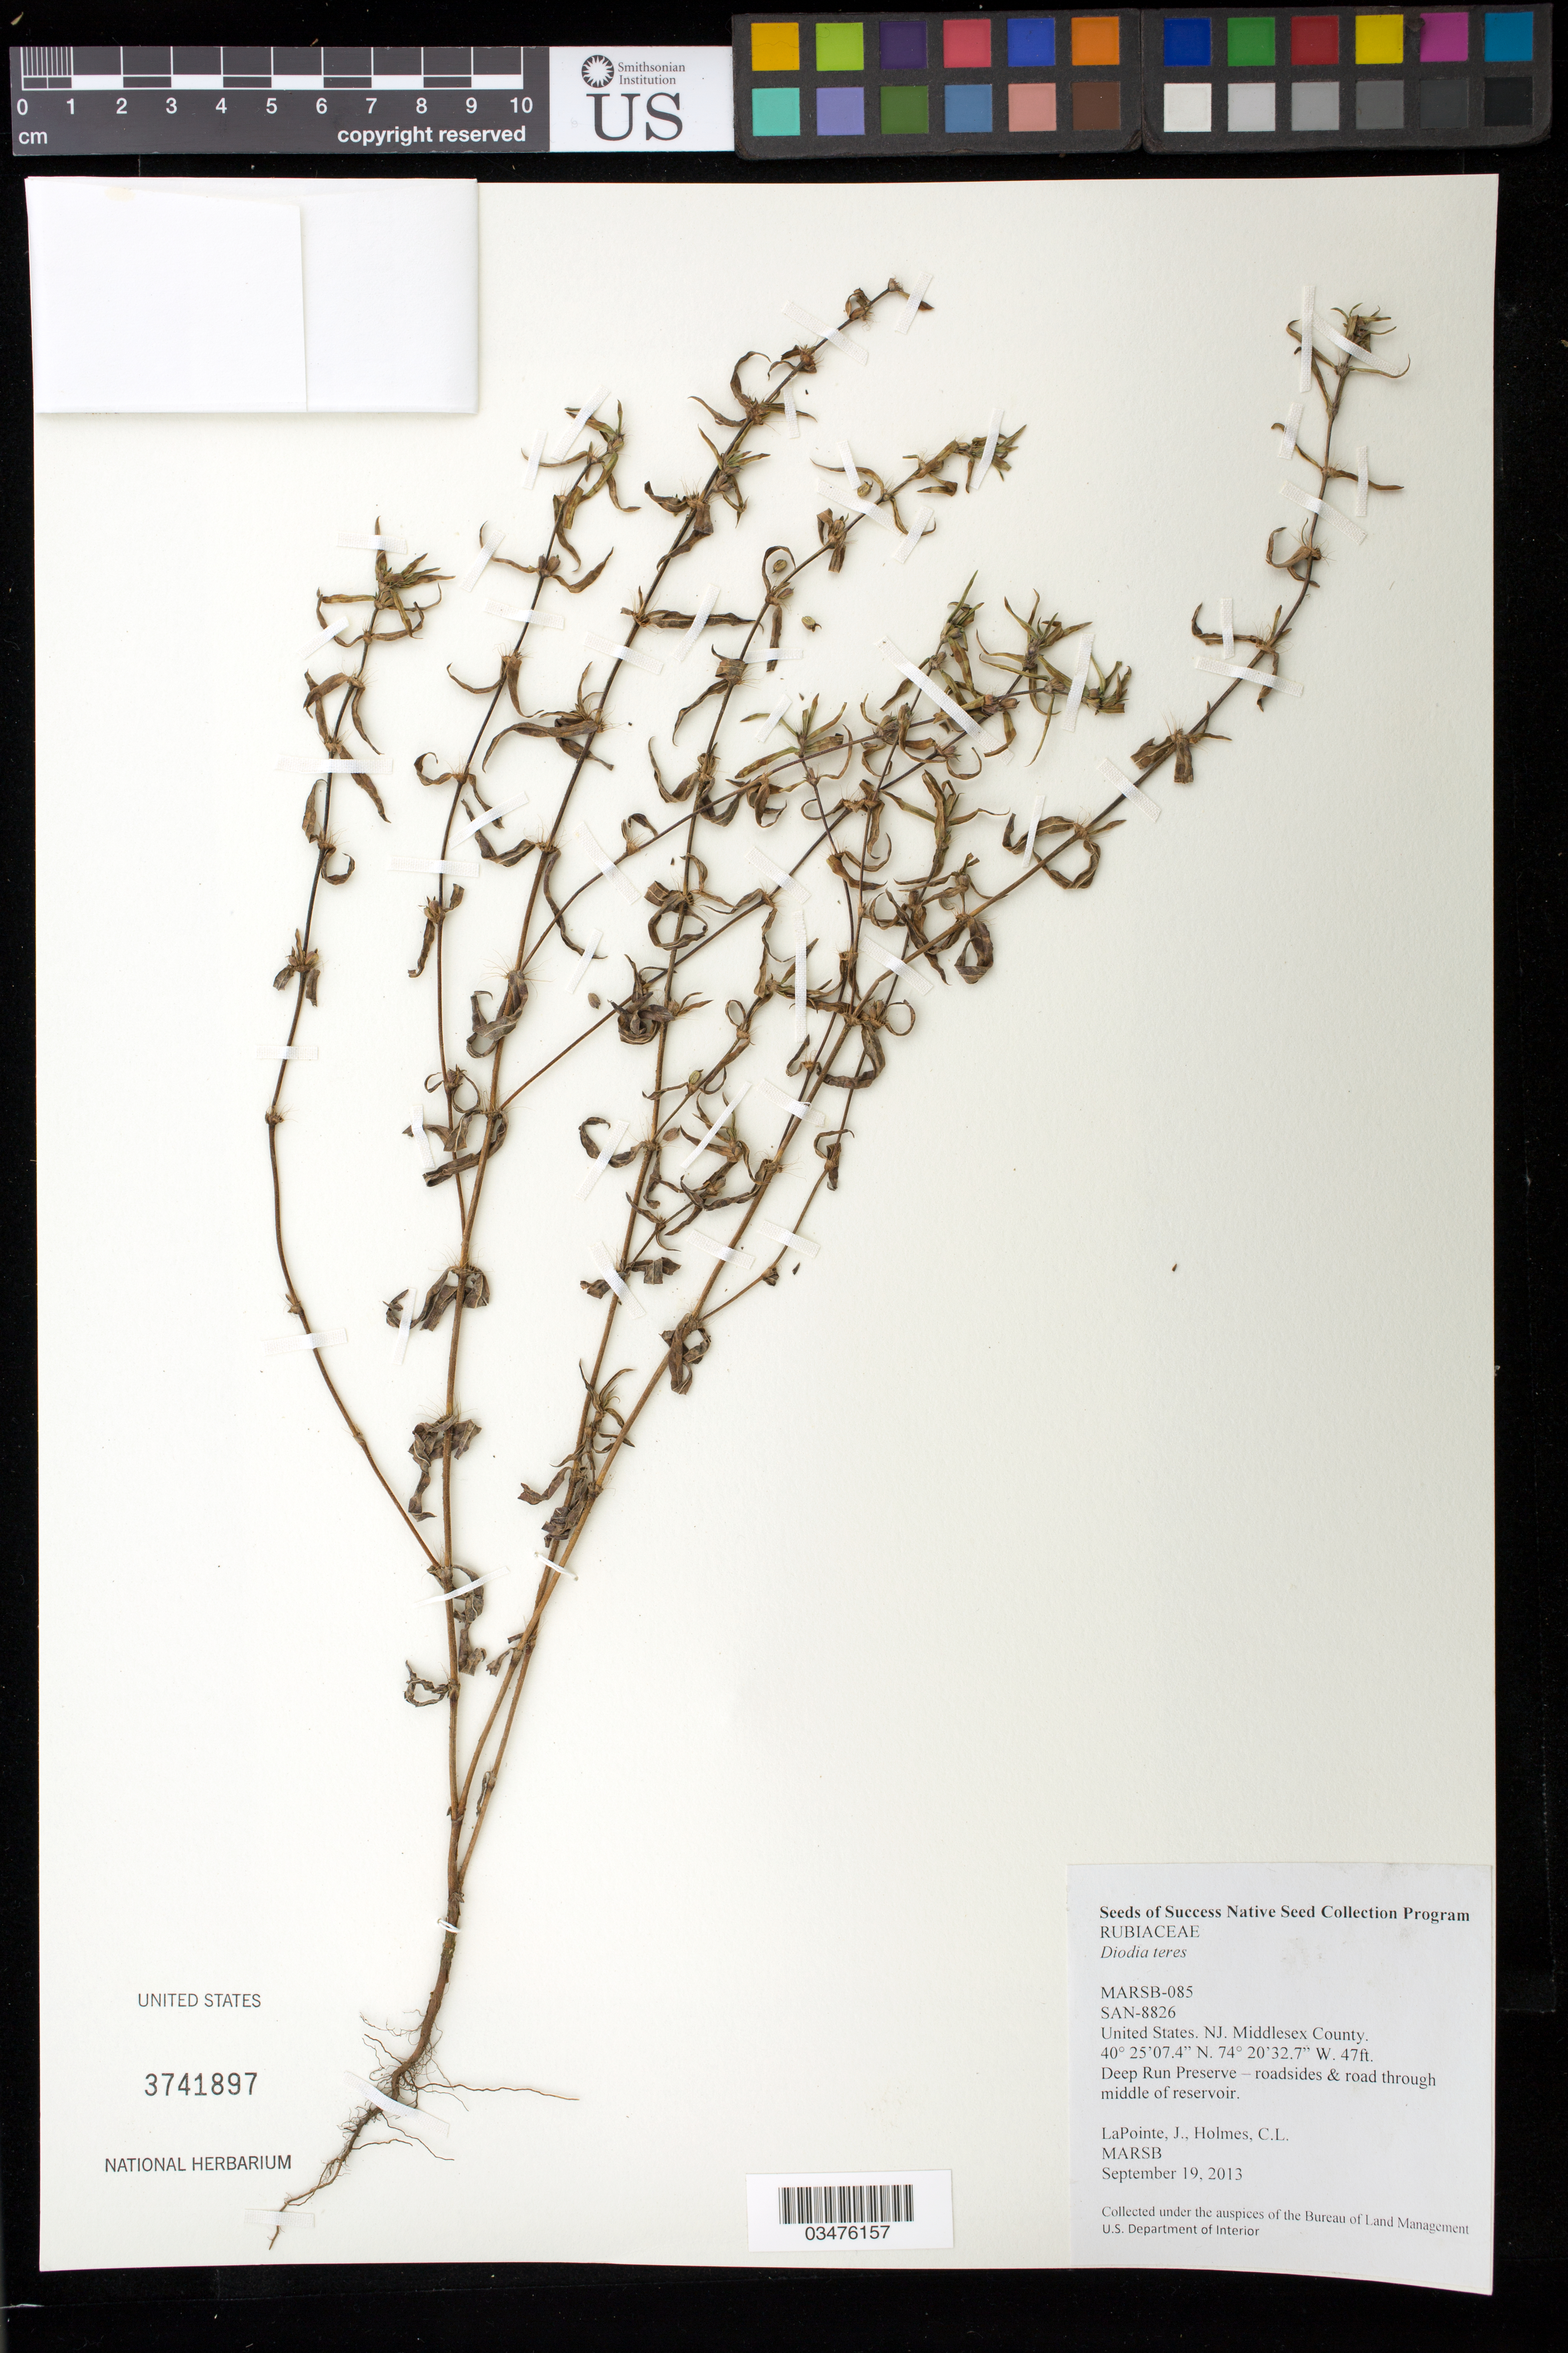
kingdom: Plantae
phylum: Tracheophyta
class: Magnoliopsida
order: Gentianales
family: Rubiaceae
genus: Diodia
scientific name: Diodia teres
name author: Walter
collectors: J. LaPointe & C. Holmes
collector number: MARSB-085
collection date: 2013-09-19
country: United States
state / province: New Jersey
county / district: Middlesex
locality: Deep Run Preserve- roadsides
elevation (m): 14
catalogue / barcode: US 3741897